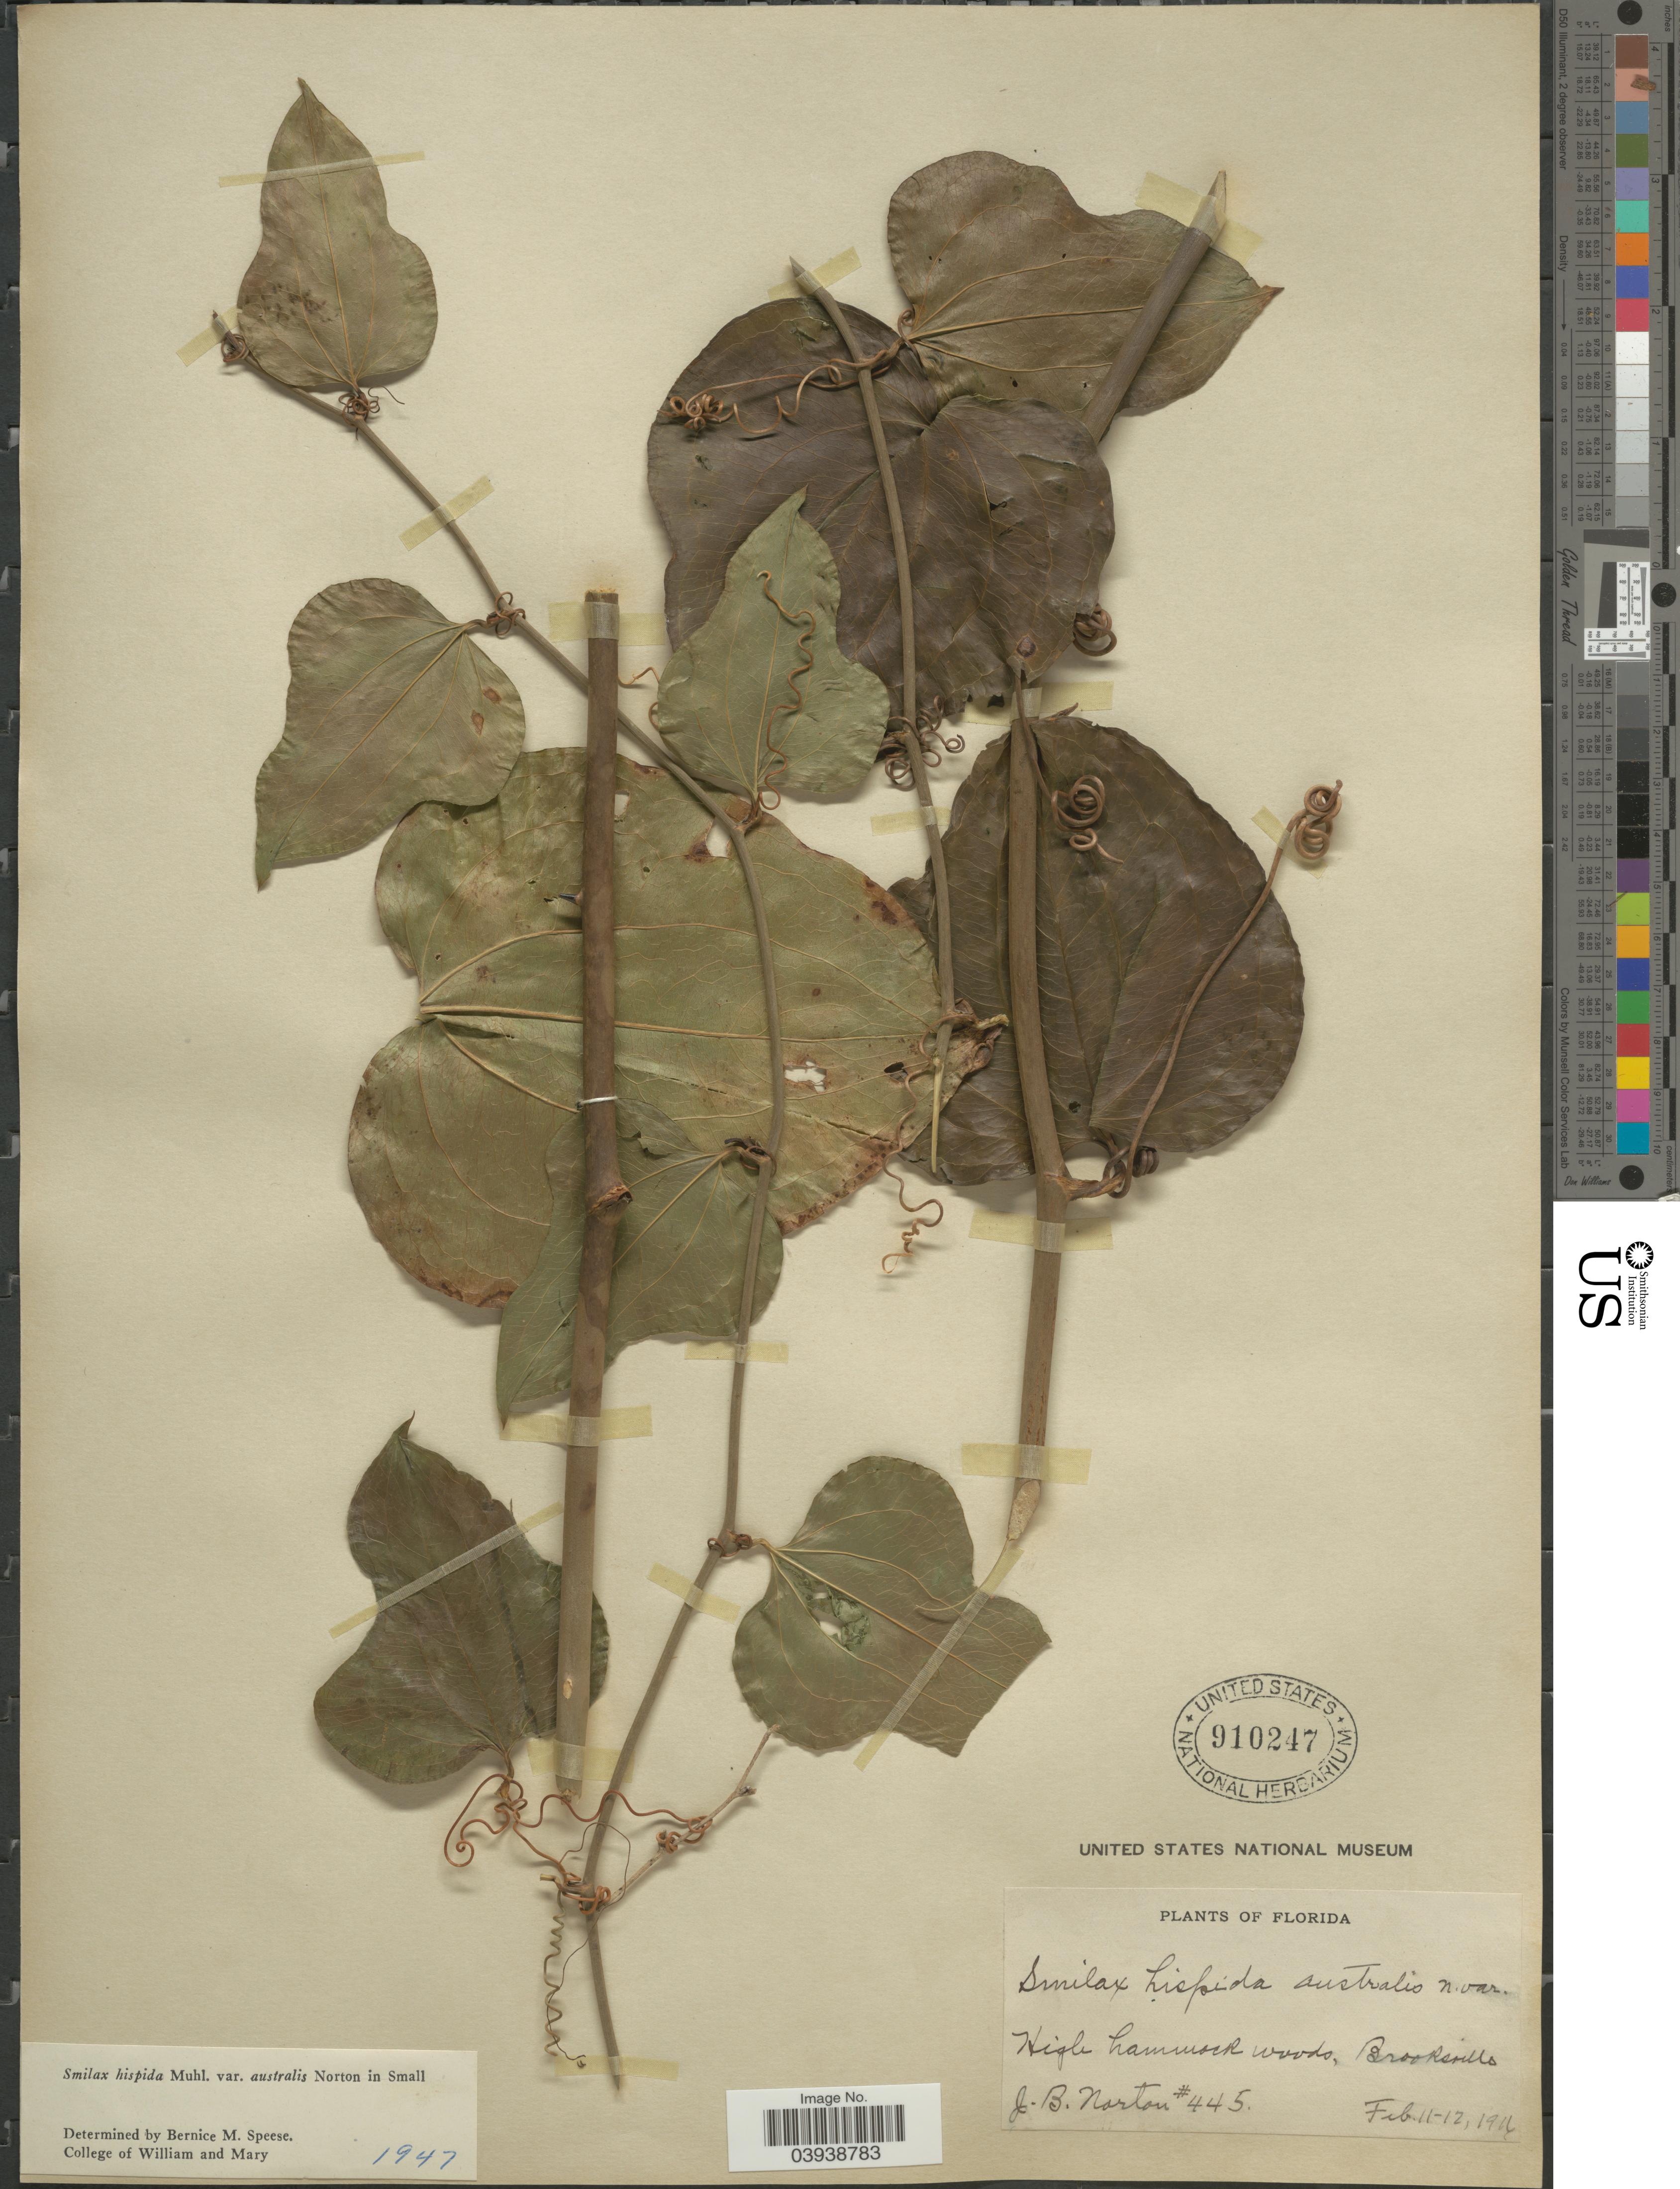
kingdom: Plantae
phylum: Tracheophyta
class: Liliopsida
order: Liliales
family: Smilacaceae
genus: Smilax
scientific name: Smilax hispida var. australis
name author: Small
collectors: J. B. Norton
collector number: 445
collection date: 1916-02-11/1916-02-12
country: United States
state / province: Florida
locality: Brooksville.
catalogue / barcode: US 910247